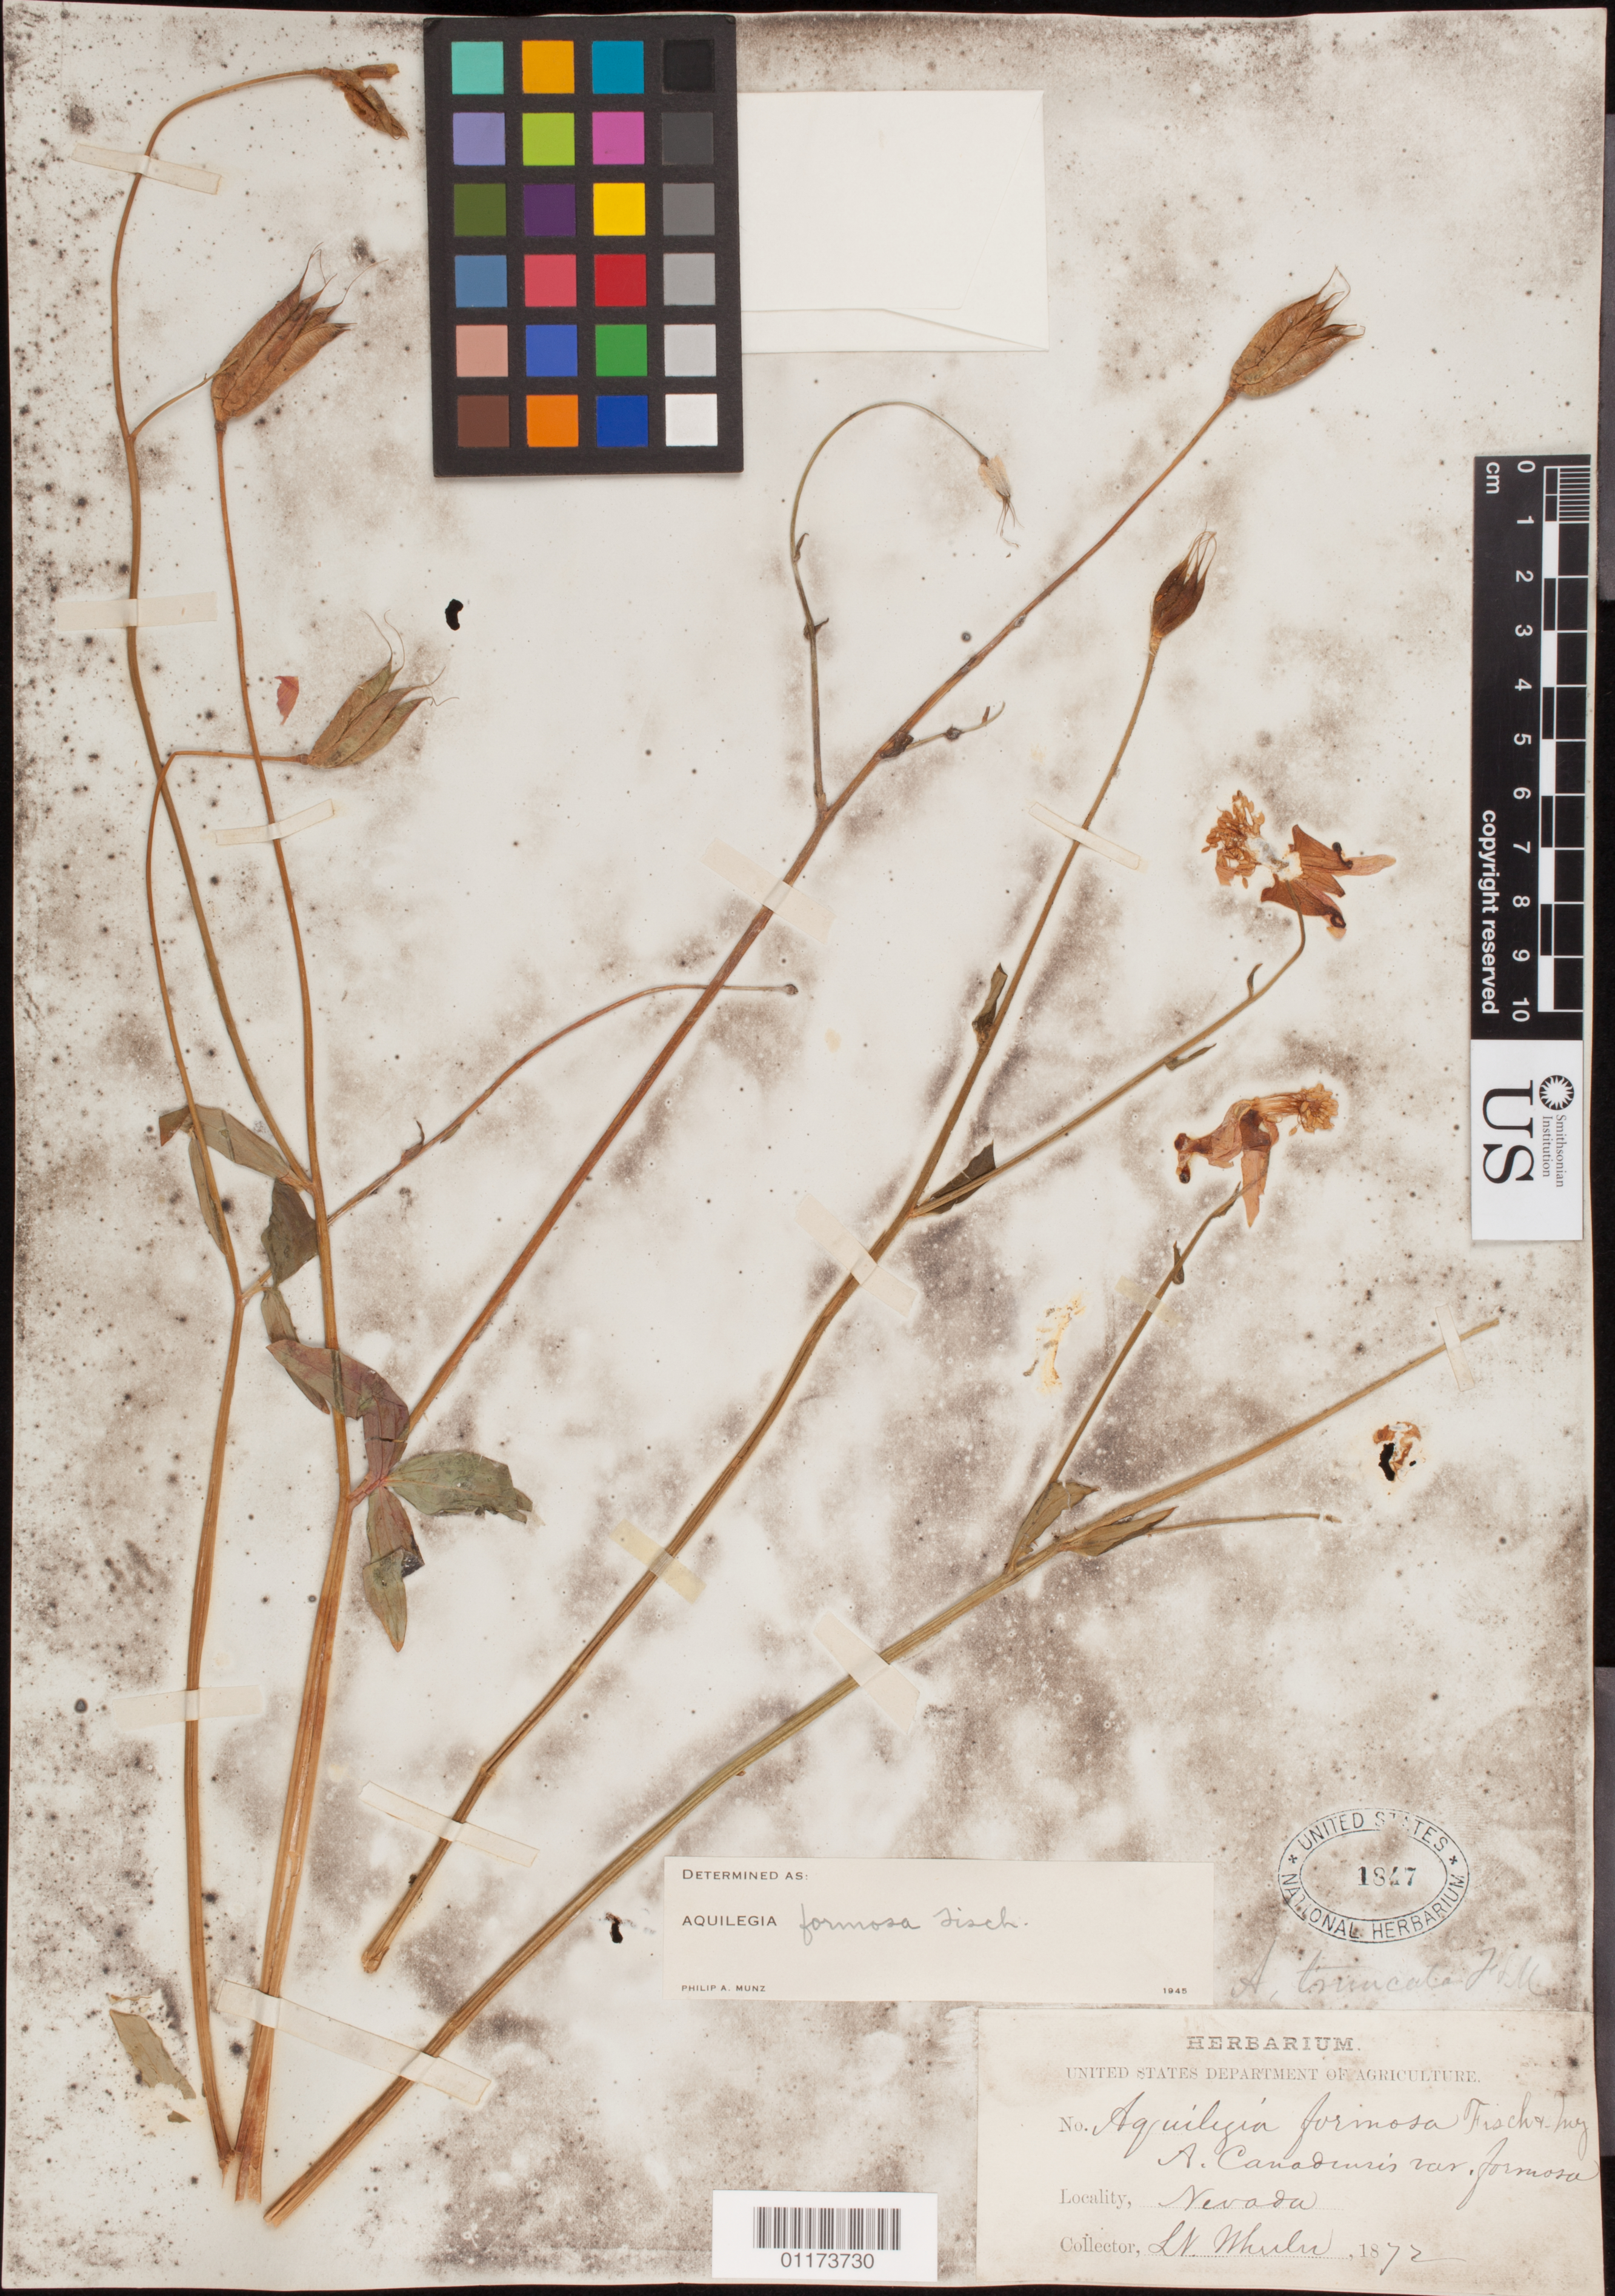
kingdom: Plantae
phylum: Tracheophyta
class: Magnoliopsida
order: Ranunculales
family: Ranunculaceae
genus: Aquilegia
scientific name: Aquilegia formosa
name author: Fisch. ex DC.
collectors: -- Wheeler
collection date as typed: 1872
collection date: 1872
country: United States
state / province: Nevada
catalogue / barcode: US 1847